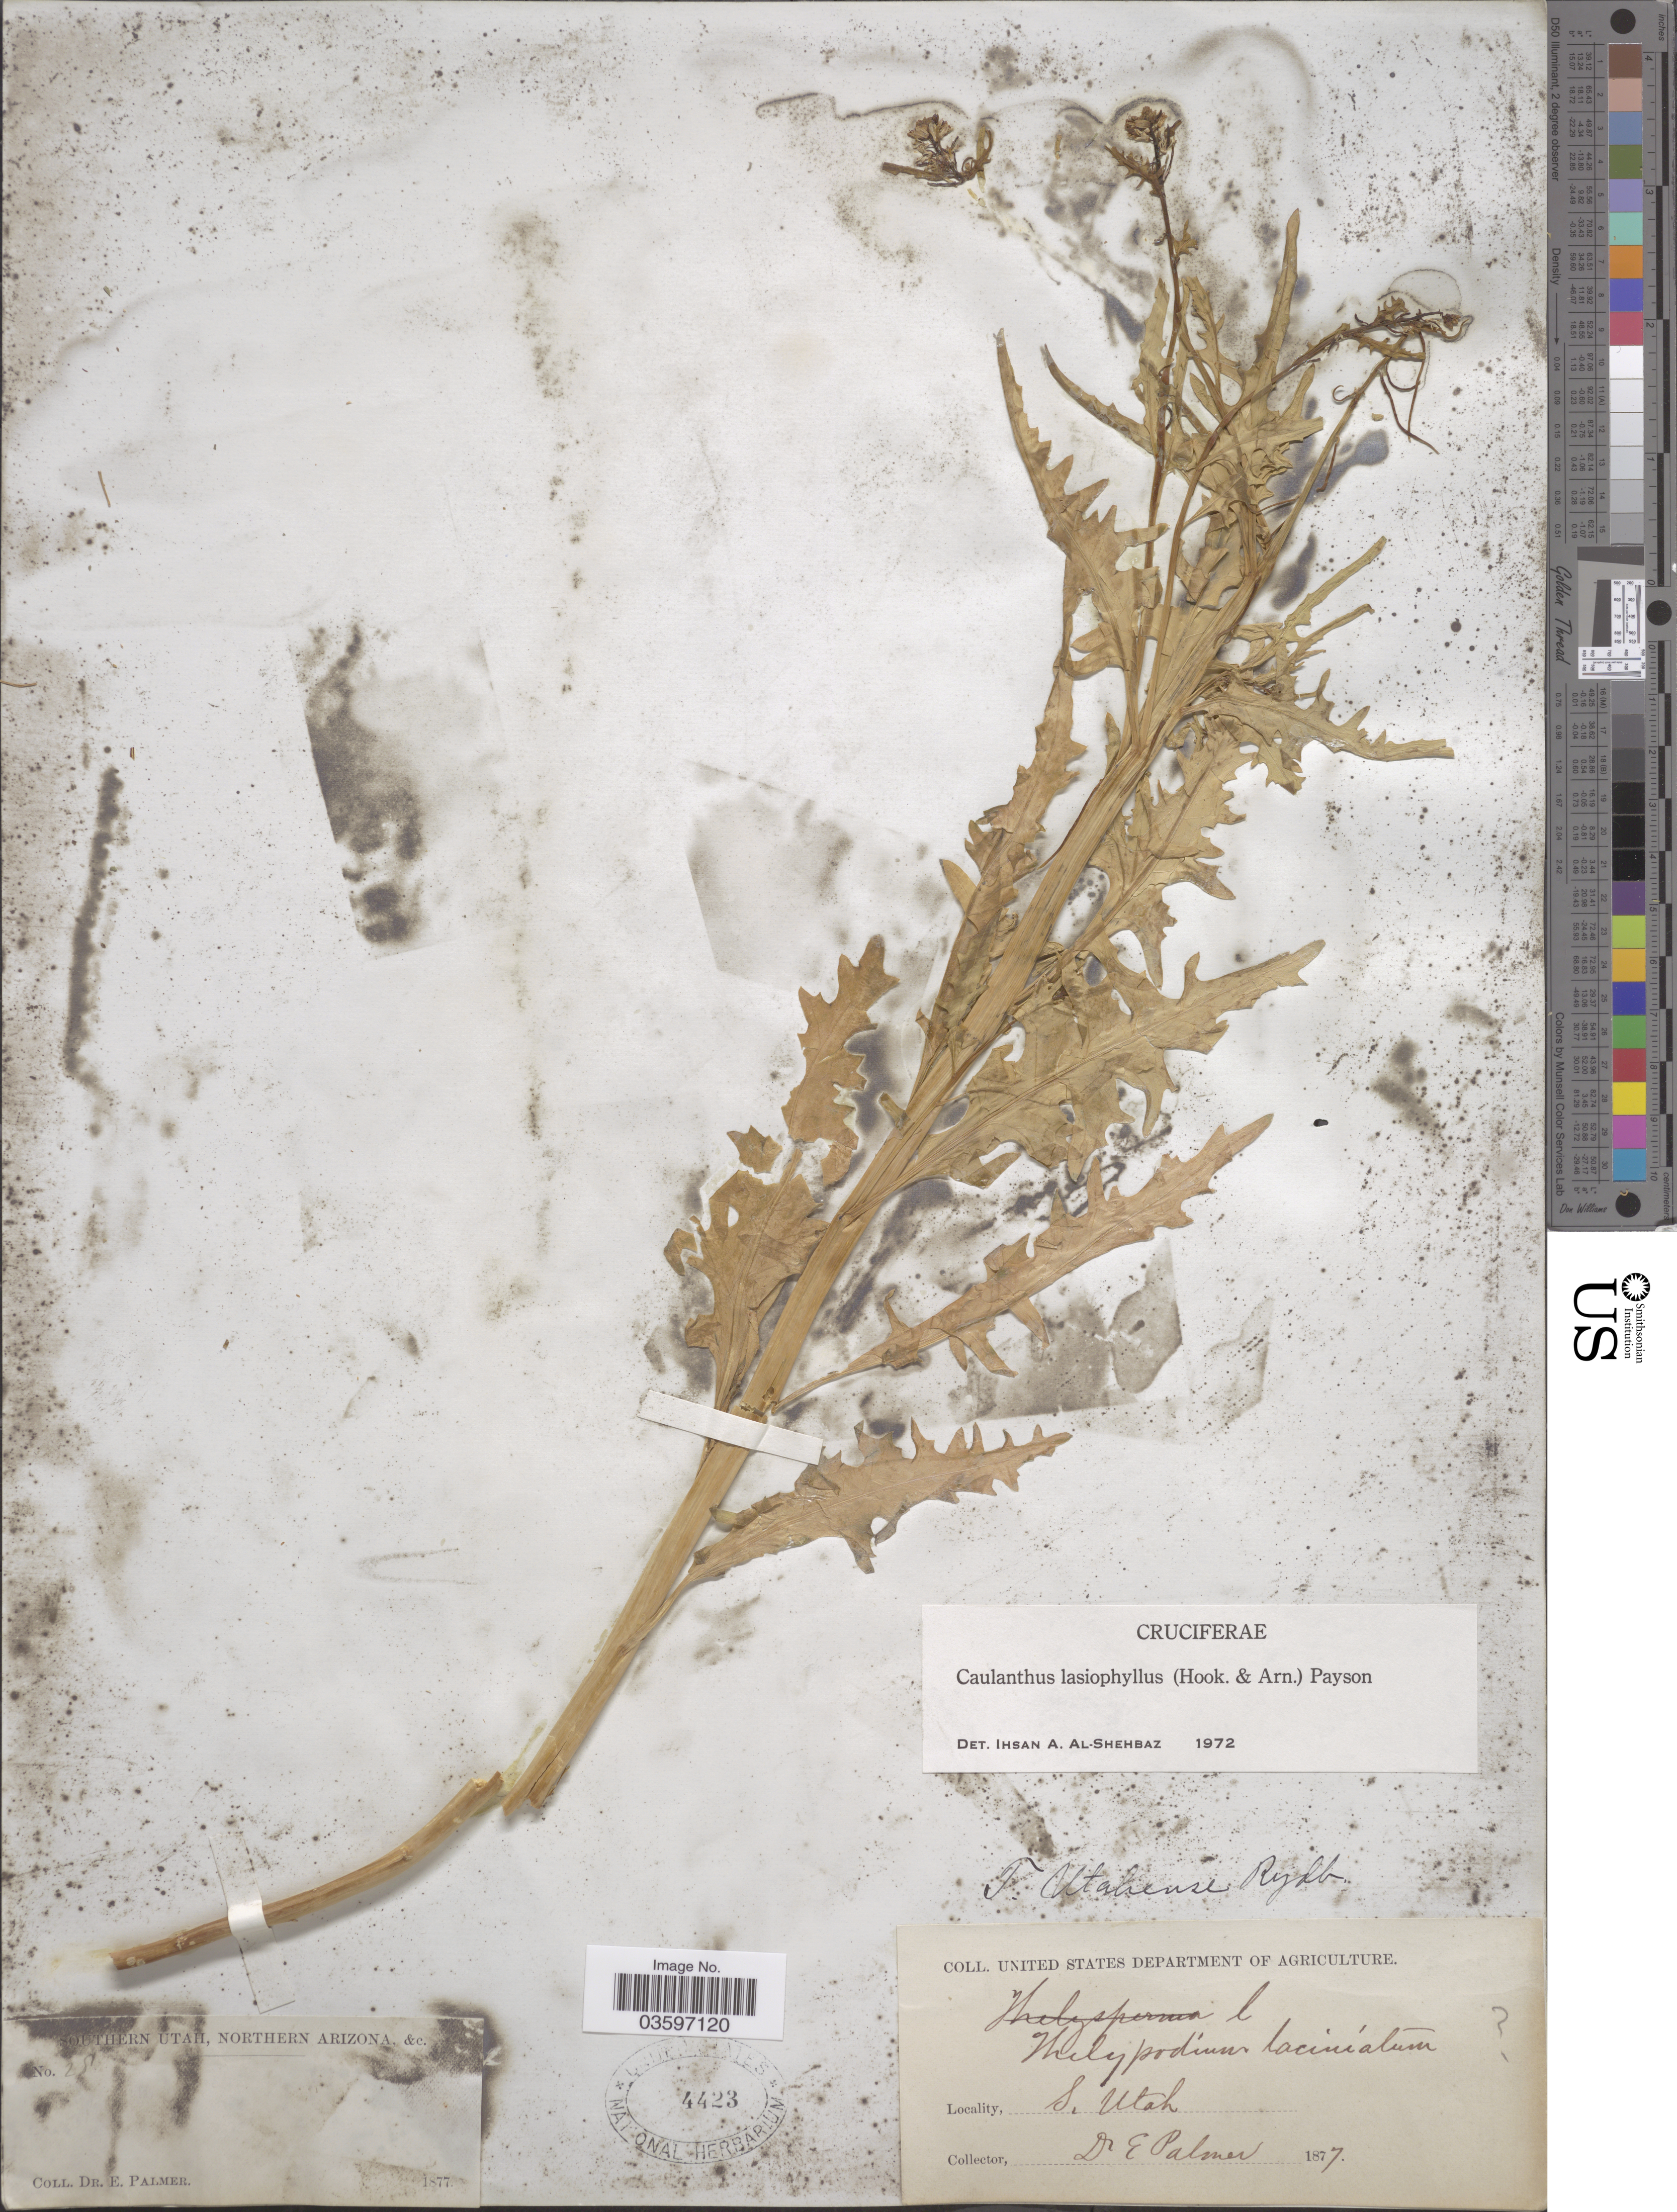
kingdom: Plantae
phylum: Tracheophyta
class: Magnoliopsida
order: Brassicales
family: Brassicaceae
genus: Caulanthus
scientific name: Caulanthus lasiophyllus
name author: (Hook. & Arn.) Payson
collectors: E. Palmer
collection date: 1877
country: United States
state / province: Utah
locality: Southern Utah.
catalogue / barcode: US 4423